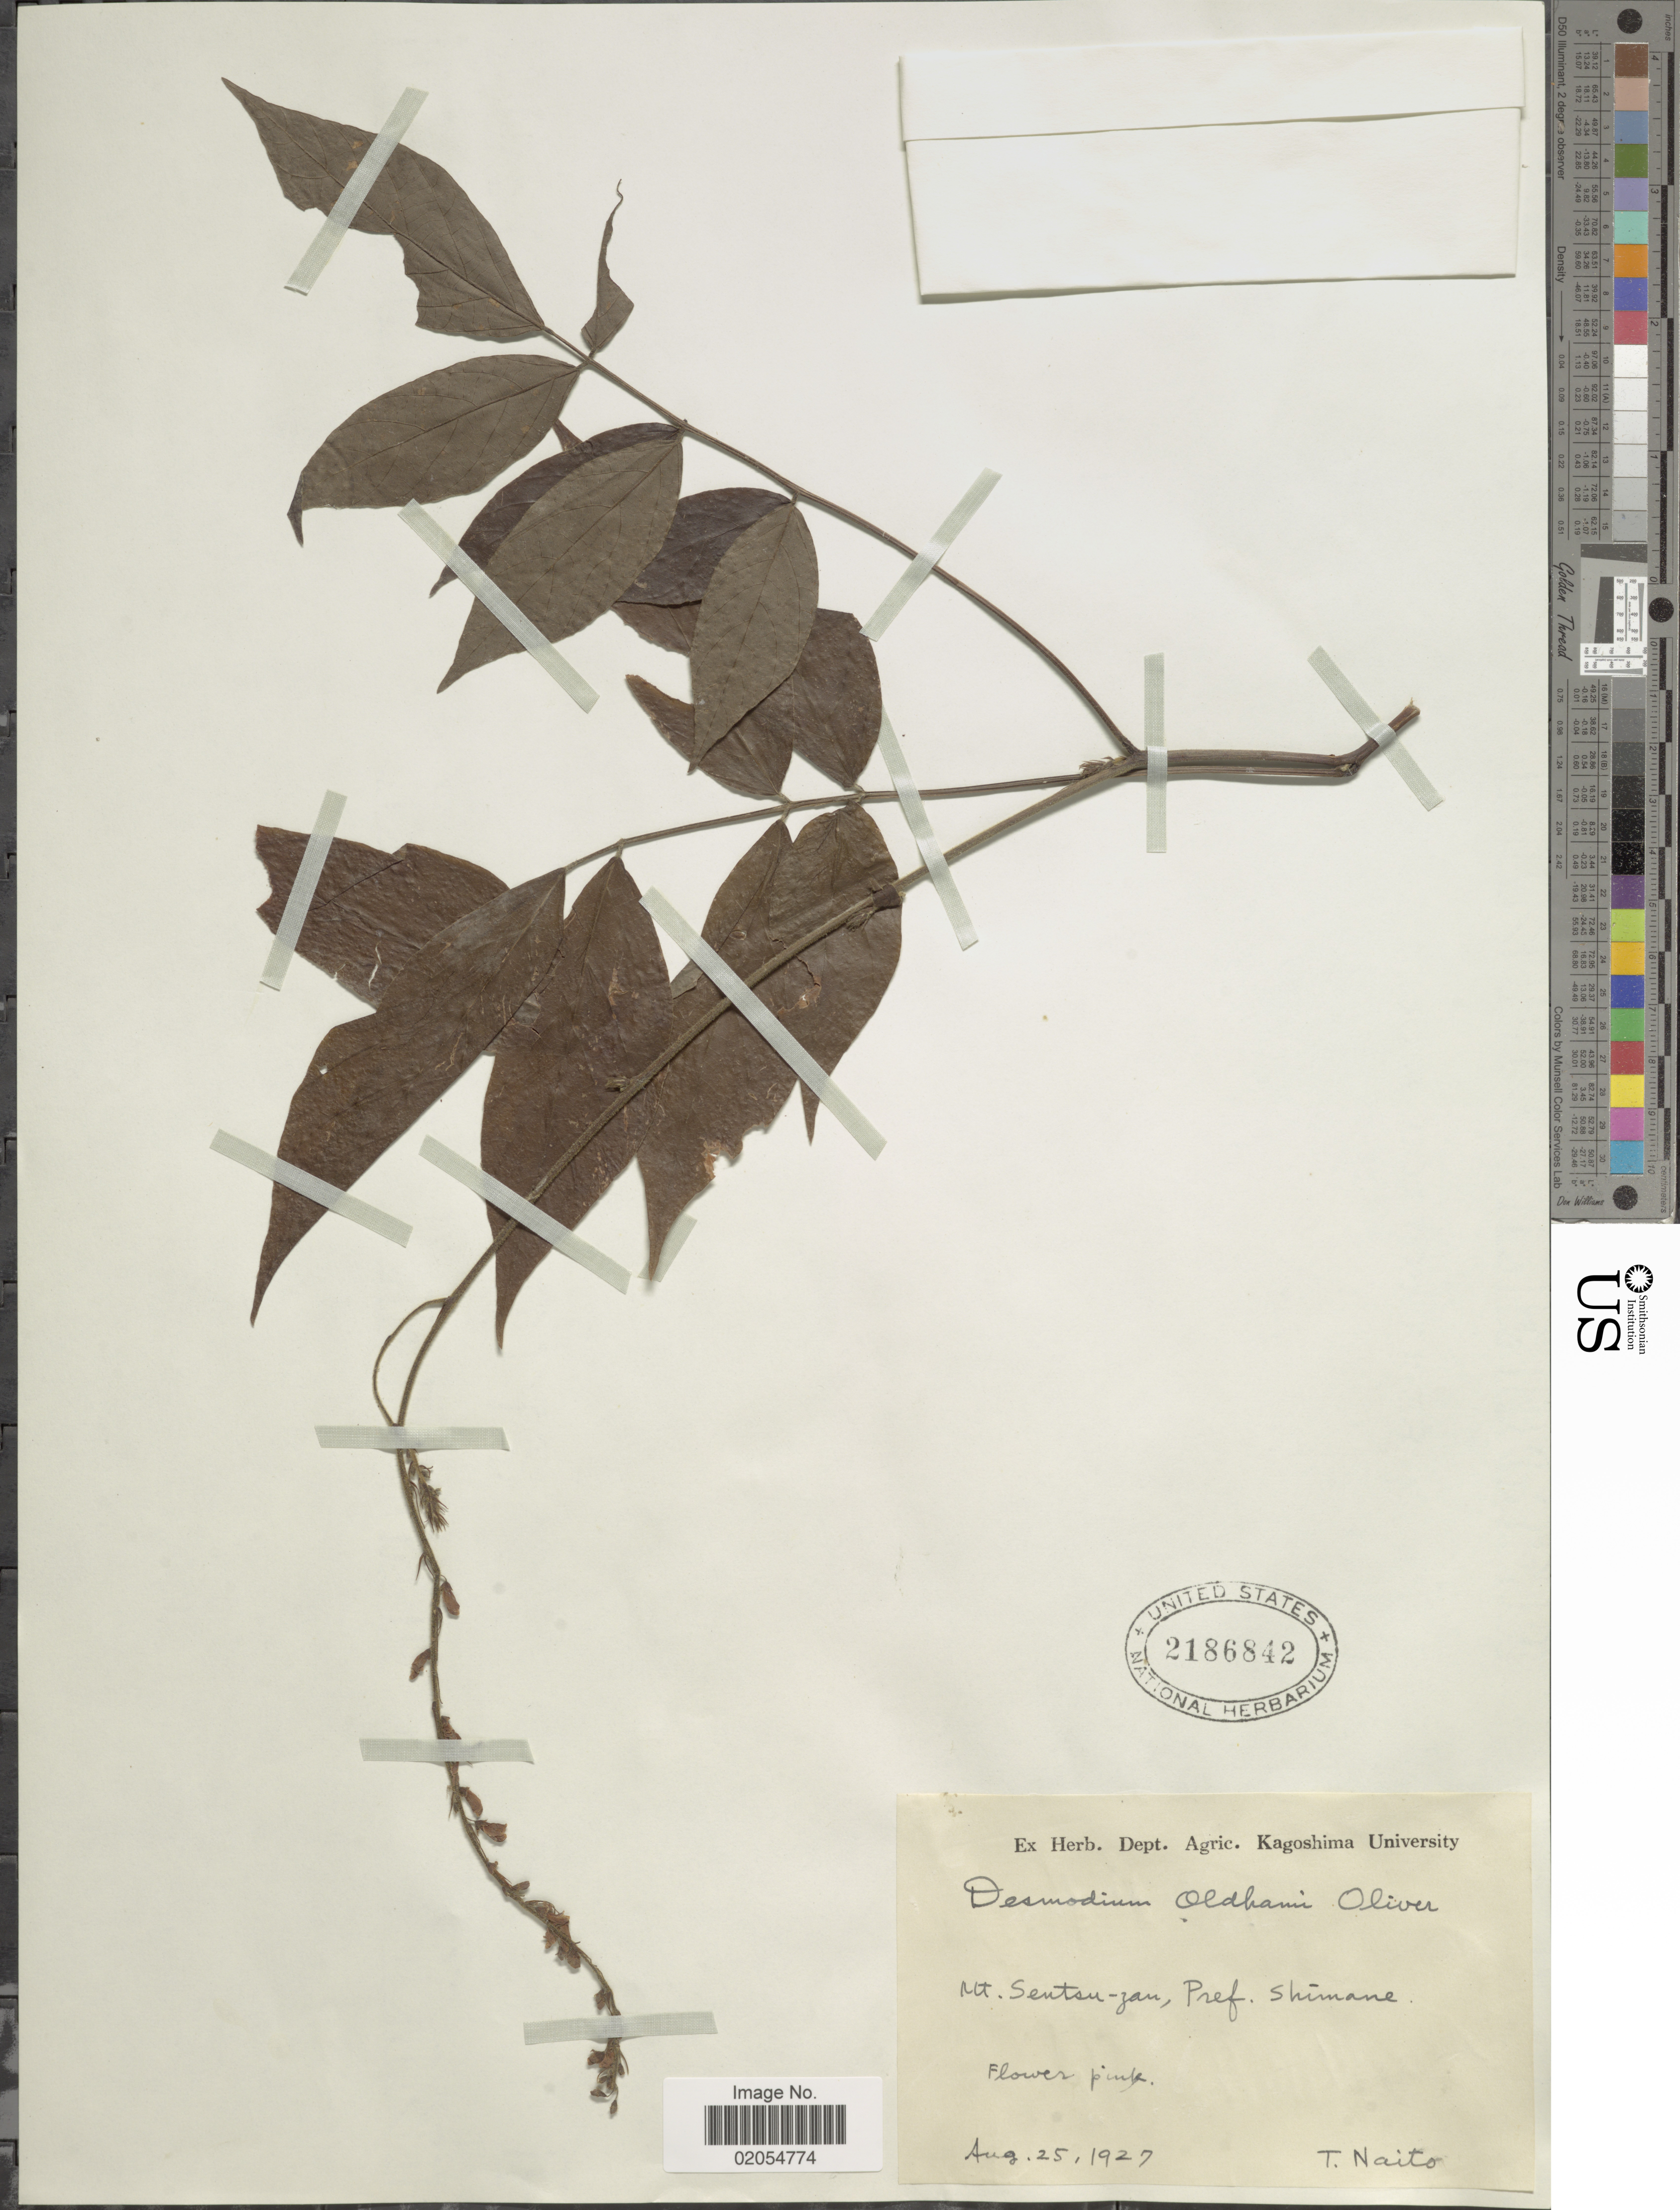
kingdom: Plantae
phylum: Tracheophyta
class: Magnoliopsida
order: Fabales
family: Fabaceae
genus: Hylodesmum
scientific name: Hylodesmum oldhamii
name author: (Oliv.) H. Ohashi & R.R. Mill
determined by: Strong, Mark T., (BOT), Smithsonian Institution - National Museum of Natural History (UNITED STATES)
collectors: T. Naito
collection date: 1927-08-25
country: Japan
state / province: Simane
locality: Mt. Sentsu-jan, Pref. Shimane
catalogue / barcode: US 2186842